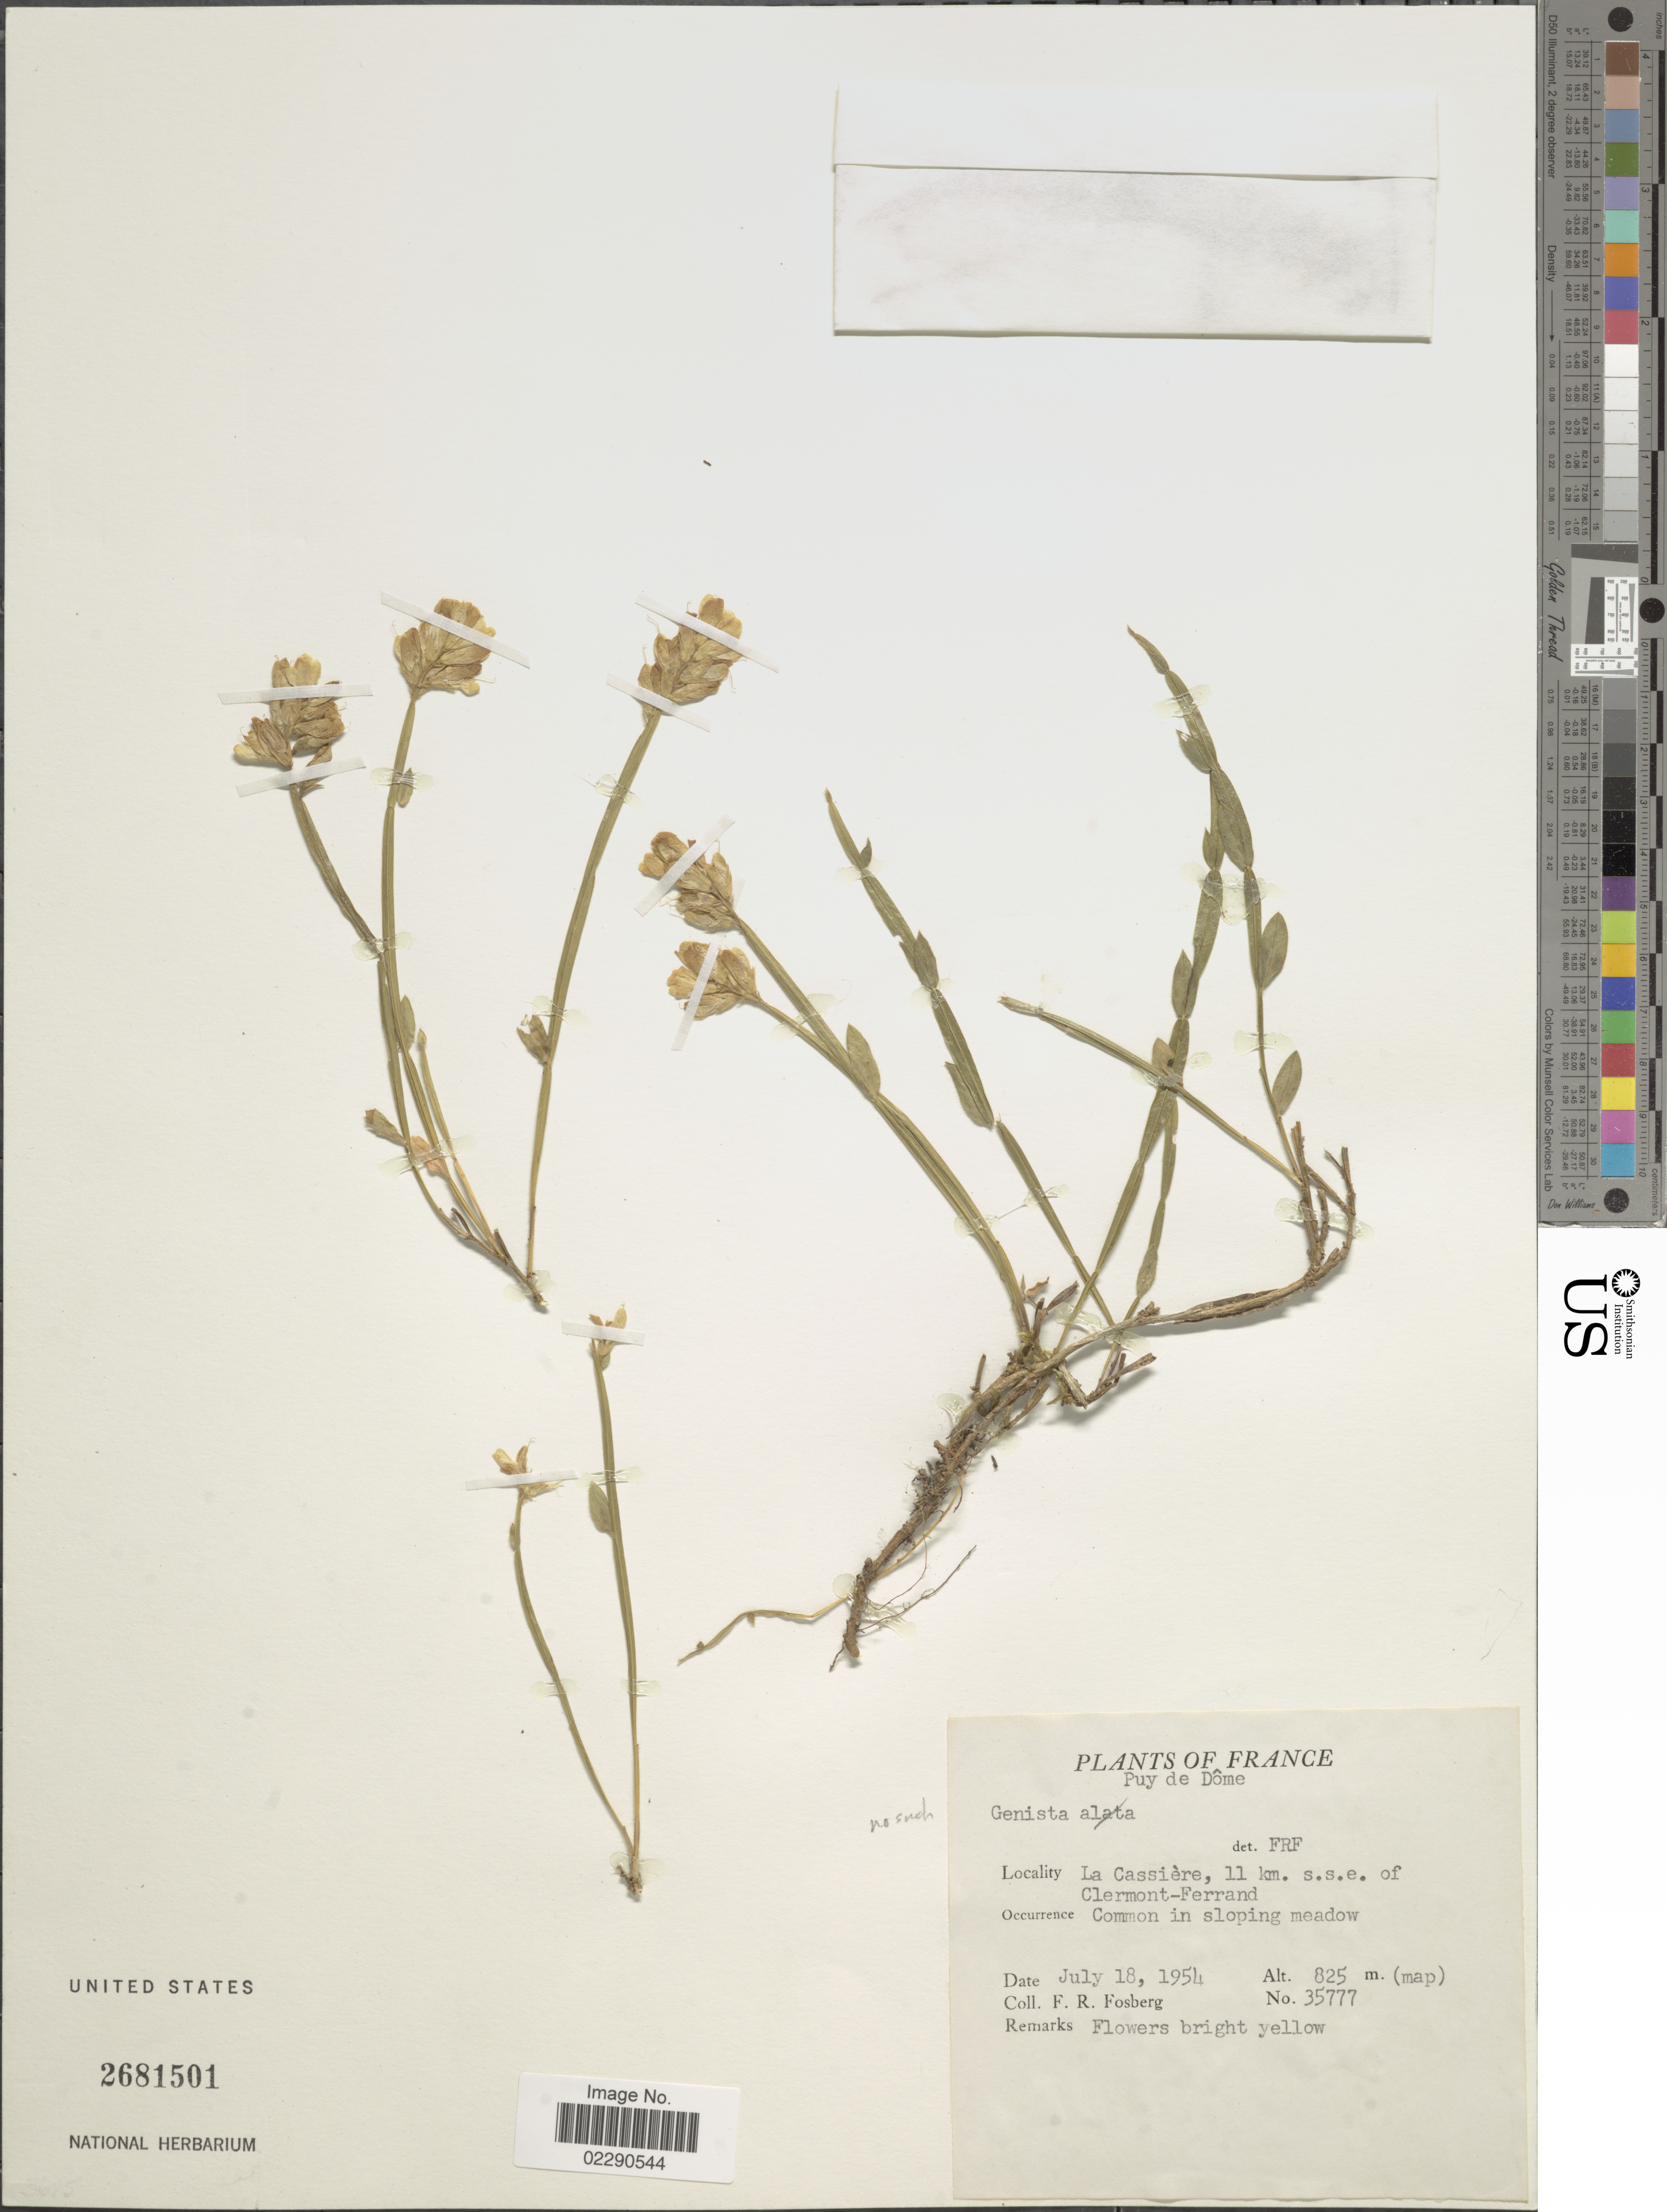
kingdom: Plantae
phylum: Tracheophyta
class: Magnoliopsida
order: Fabales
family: Fabaceae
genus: Genista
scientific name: Genista sp.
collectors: F. R. Fosberg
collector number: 35777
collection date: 1954-07-18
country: France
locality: Puy de Dome, La Cassiere, 11 km s.s.e of Clermont-Ferrand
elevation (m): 825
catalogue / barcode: US 2681501